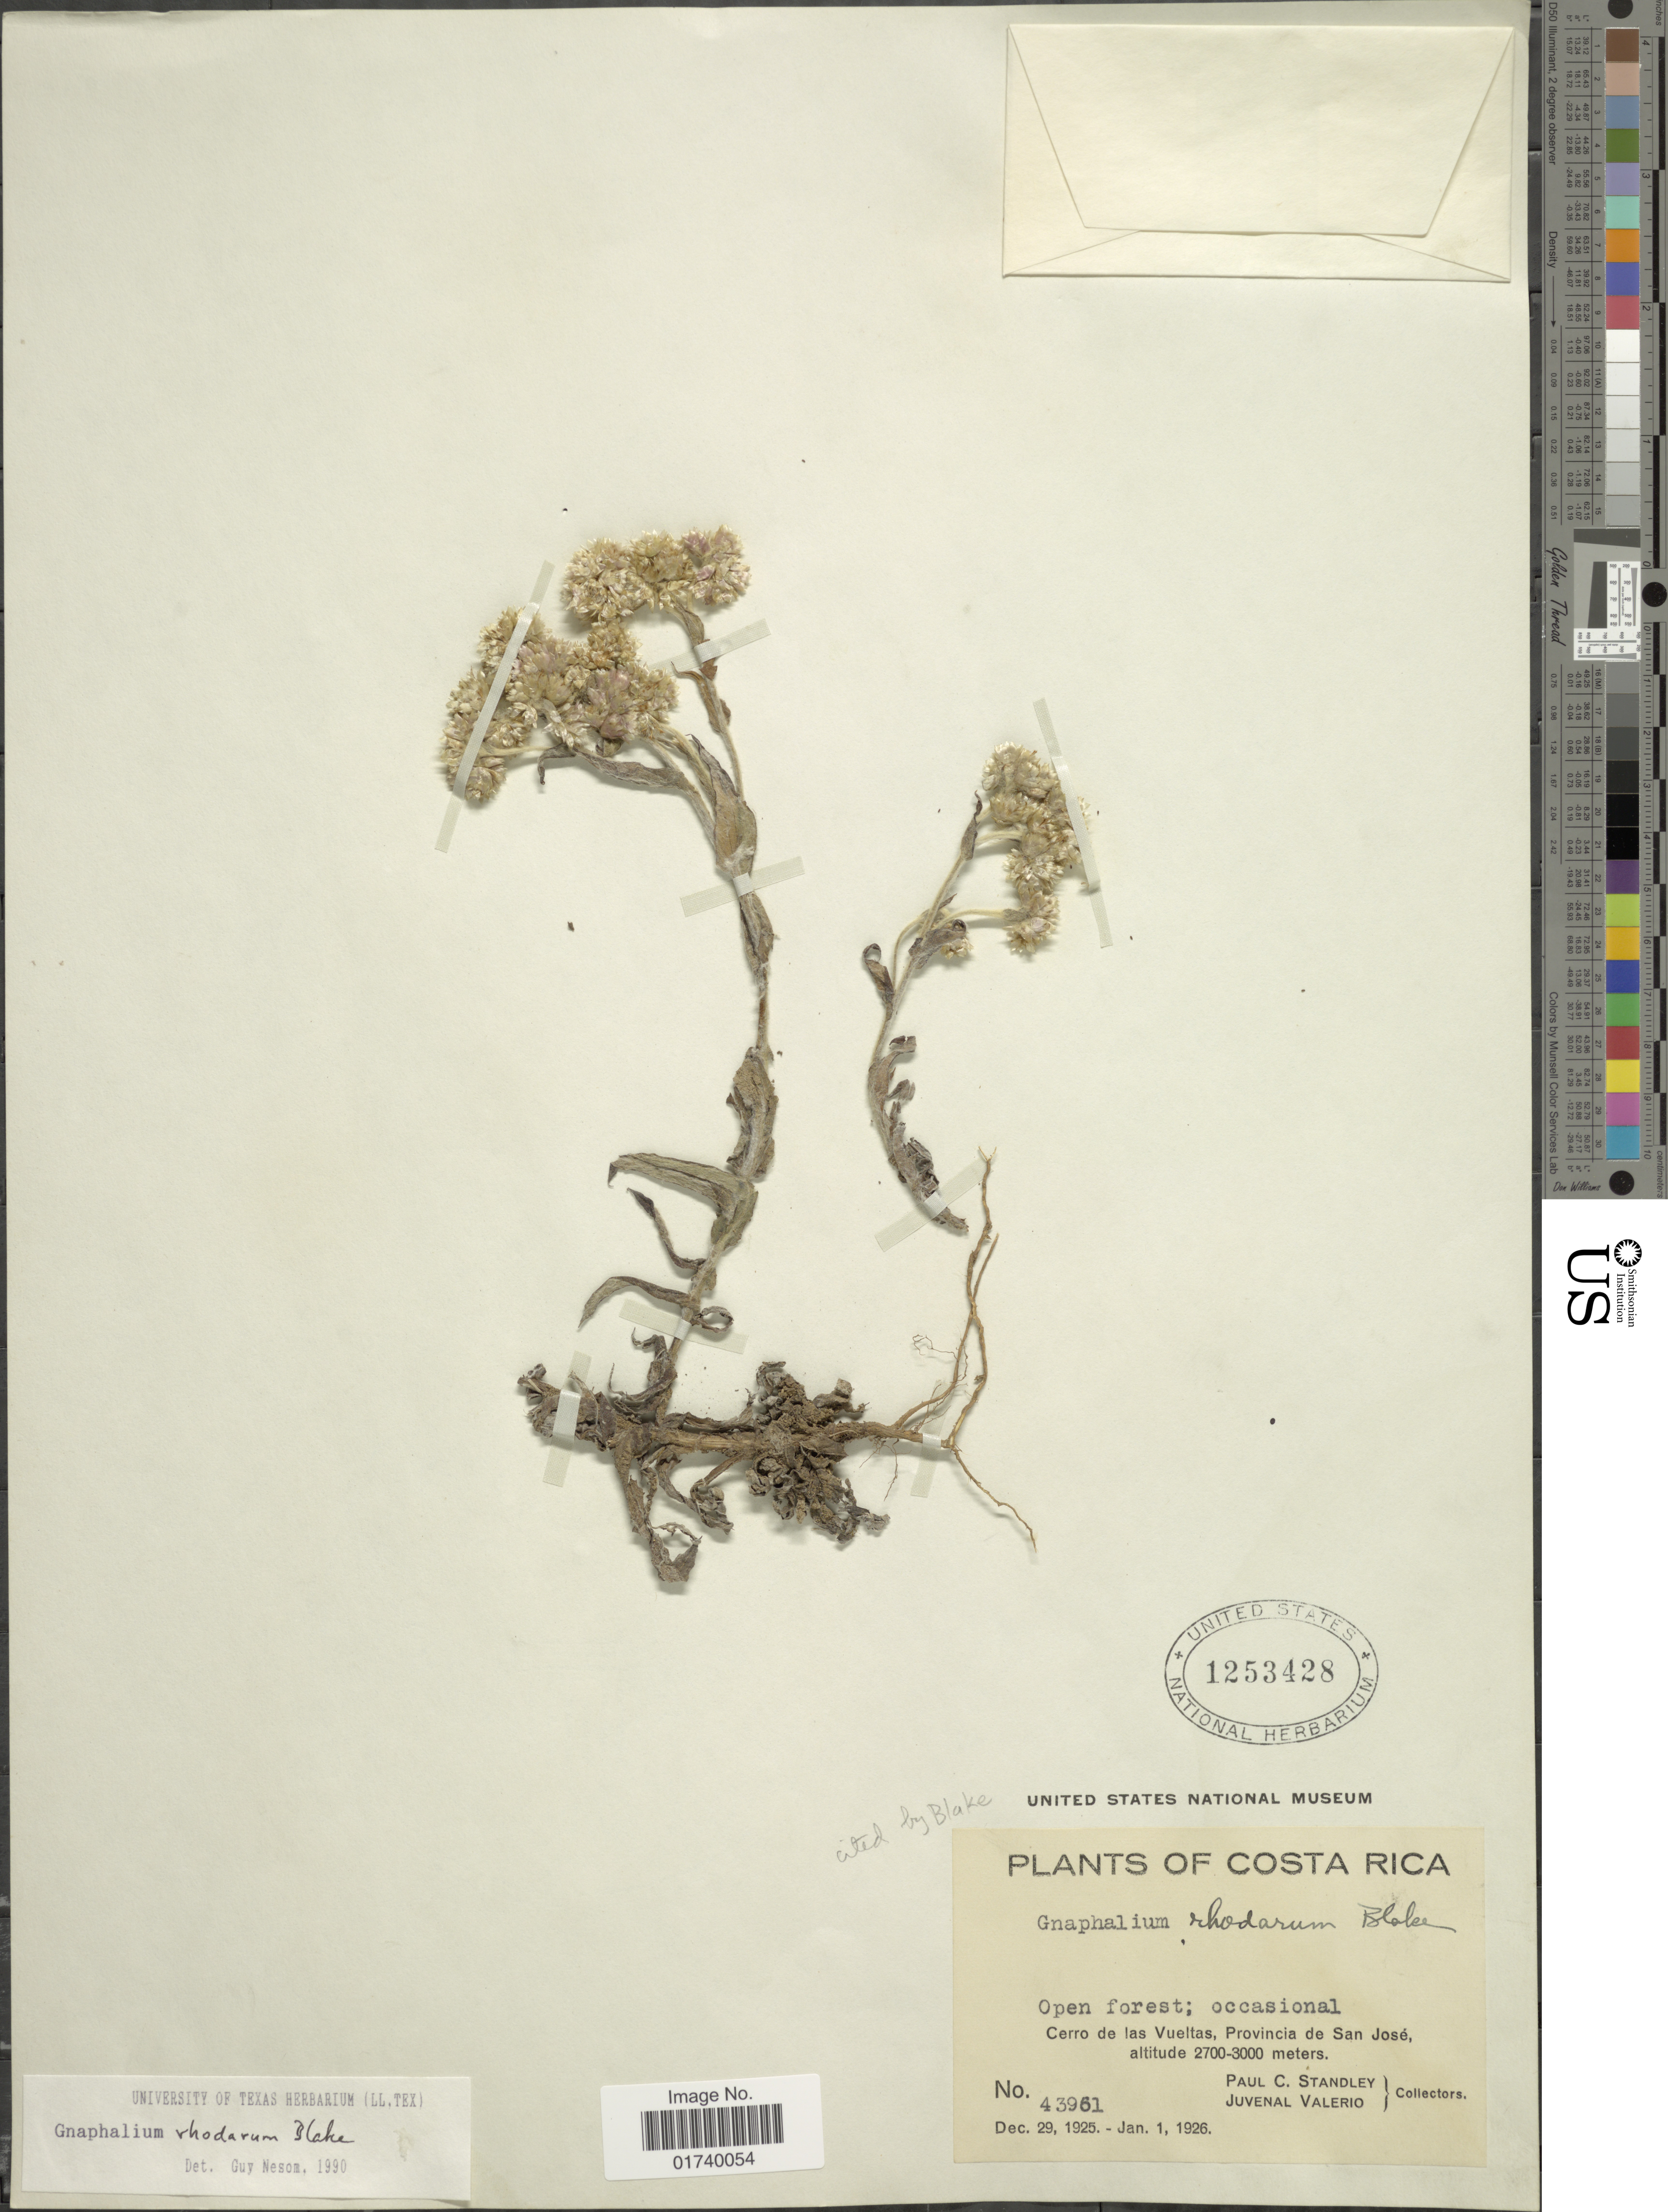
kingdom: Plantae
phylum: Tracheophyta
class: Magnoliopsida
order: Asterales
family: Asteraceae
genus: Pseudognaphalium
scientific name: Pseudognaphalium rhodarum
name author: (S.F. Blake) Anderb.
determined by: Nesom, Guy L.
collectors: P. C. Standley & J. Valerio R.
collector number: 43961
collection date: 1925-12-29/1926-01-01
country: Costa Rica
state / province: San José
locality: Cerro de las Vueltas, Provincia de San Jose.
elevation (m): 2700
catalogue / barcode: US 1253428